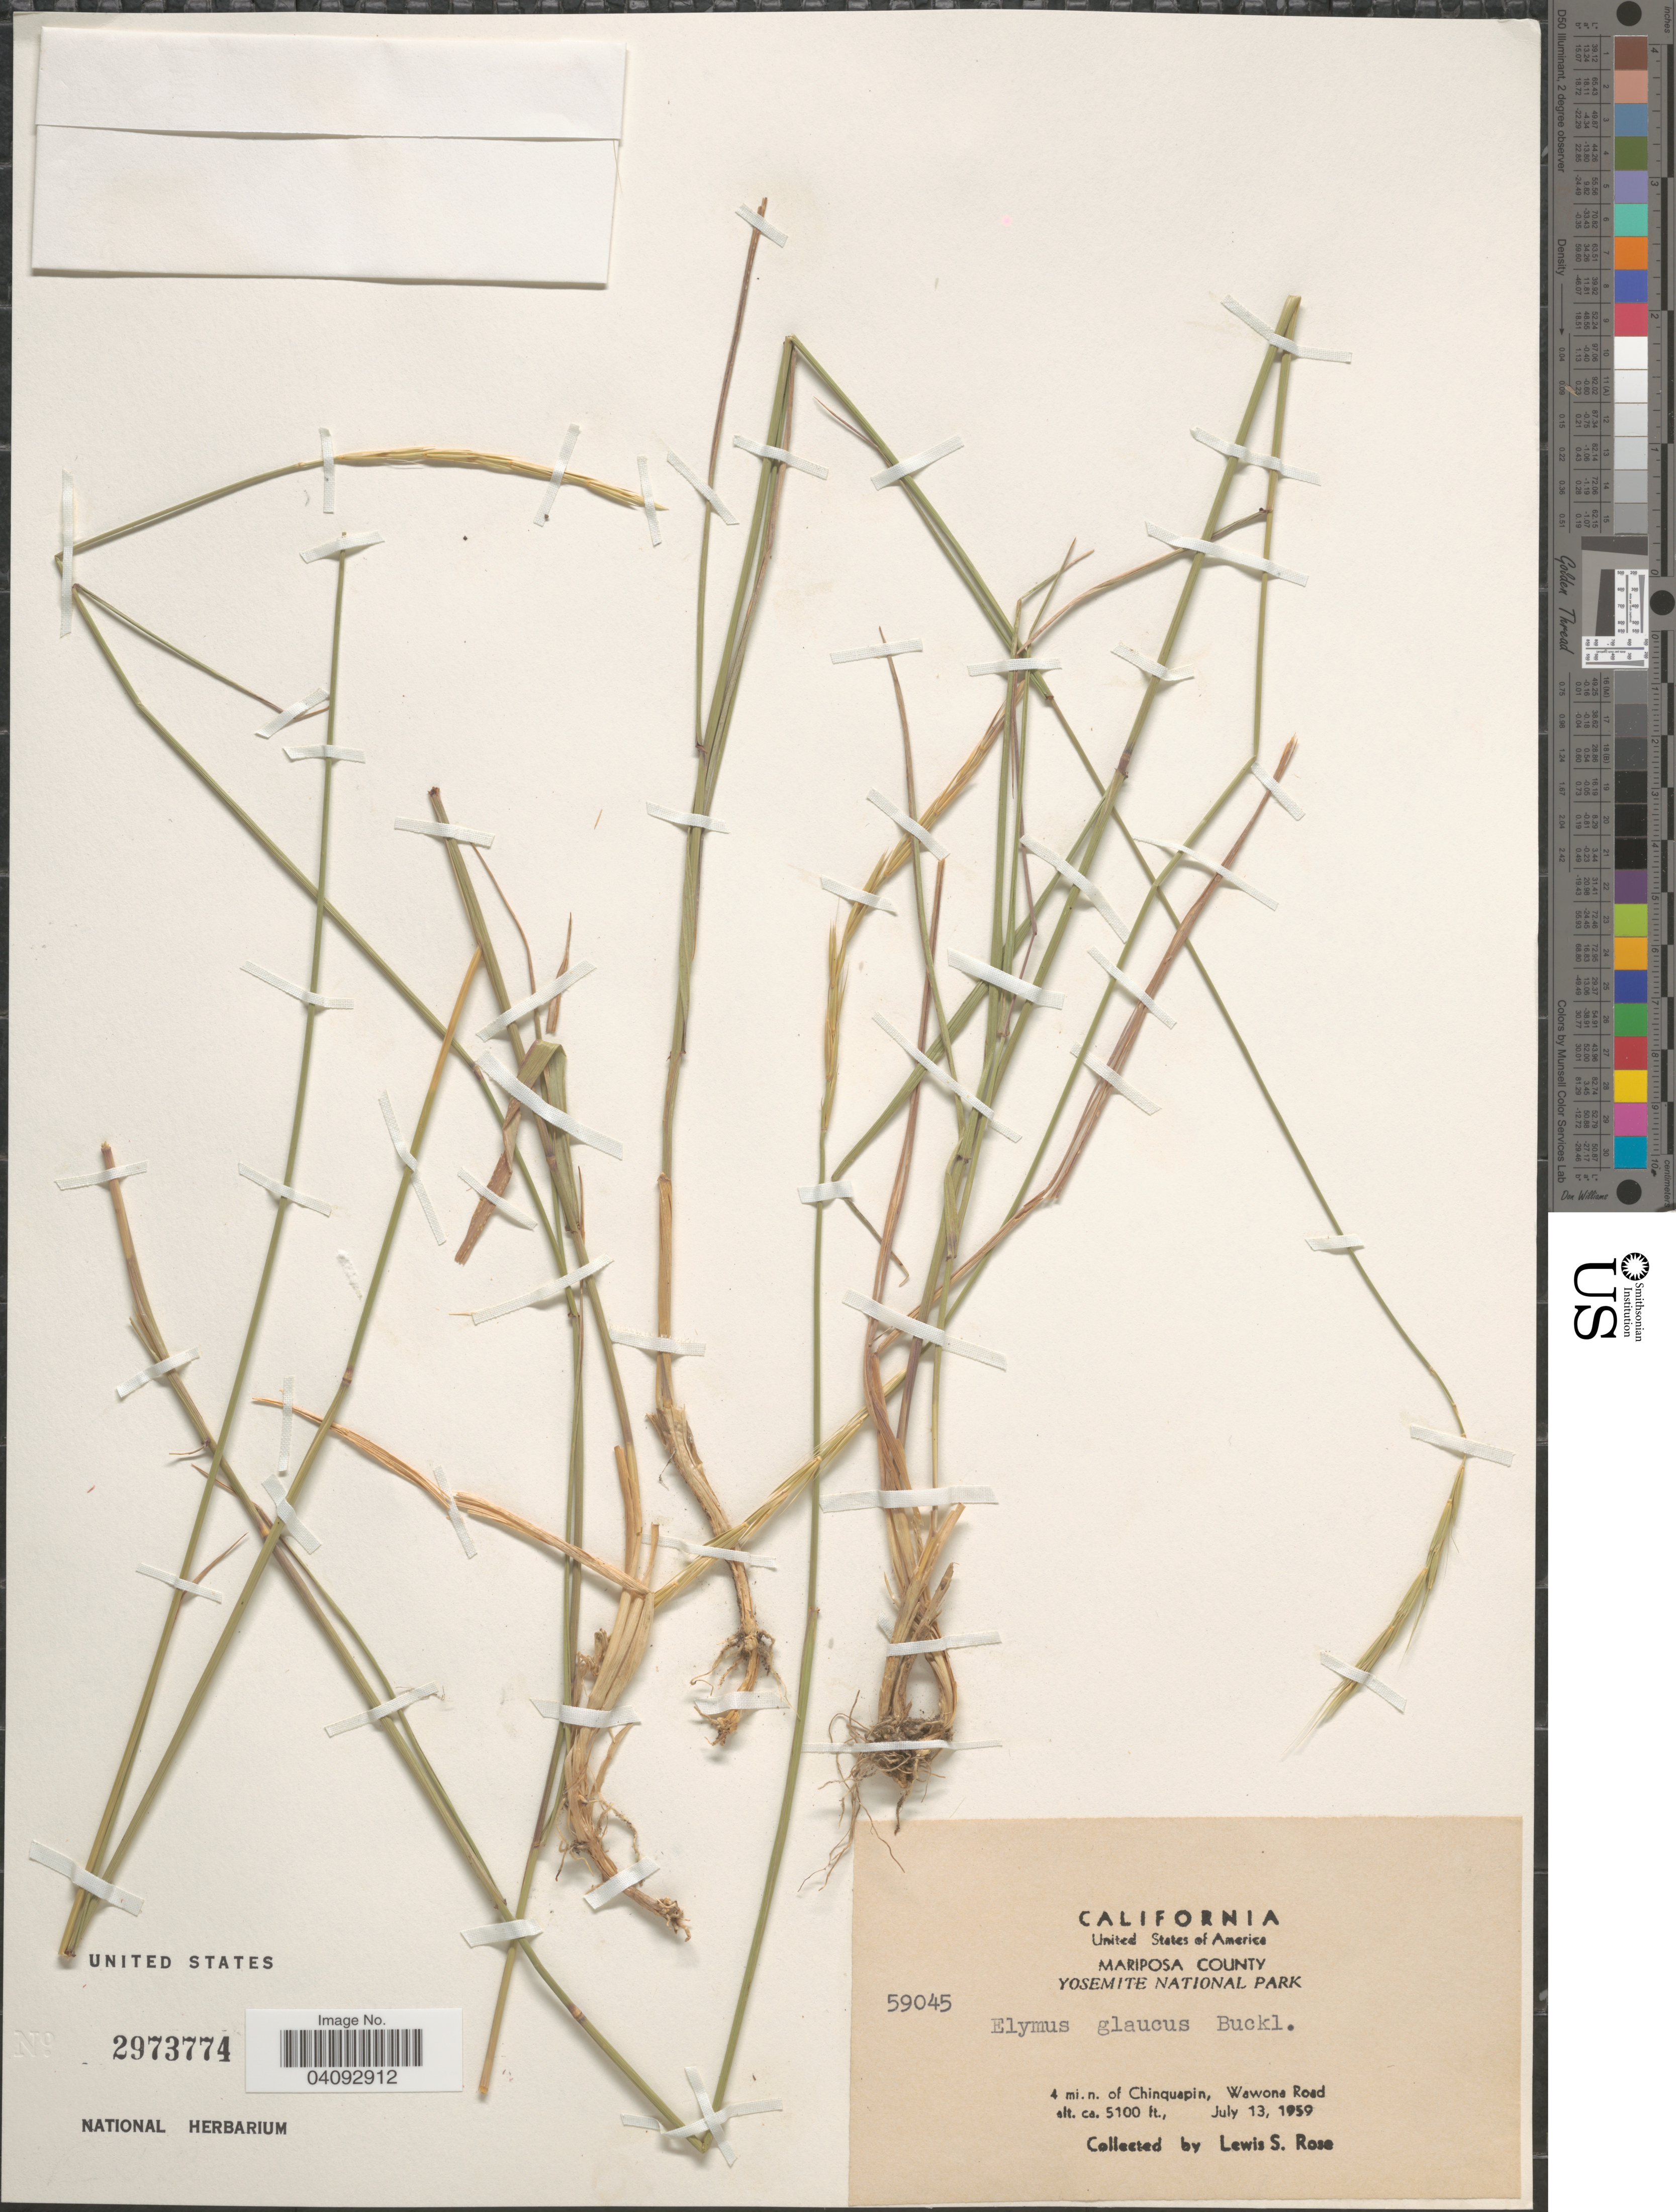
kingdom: Plantae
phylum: Tracheophyta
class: Liliopsida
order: Poales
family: Poaceae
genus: Elymus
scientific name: Elymus glaucus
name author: Buckley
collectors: L. S. Rose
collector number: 59045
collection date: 1959-07-13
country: United States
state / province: California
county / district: Mariposa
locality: Mariposa County. Yosemite National Park. 4 mi. n. of Chinquapin, Wawona Road.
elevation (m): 1554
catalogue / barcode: US 2973774